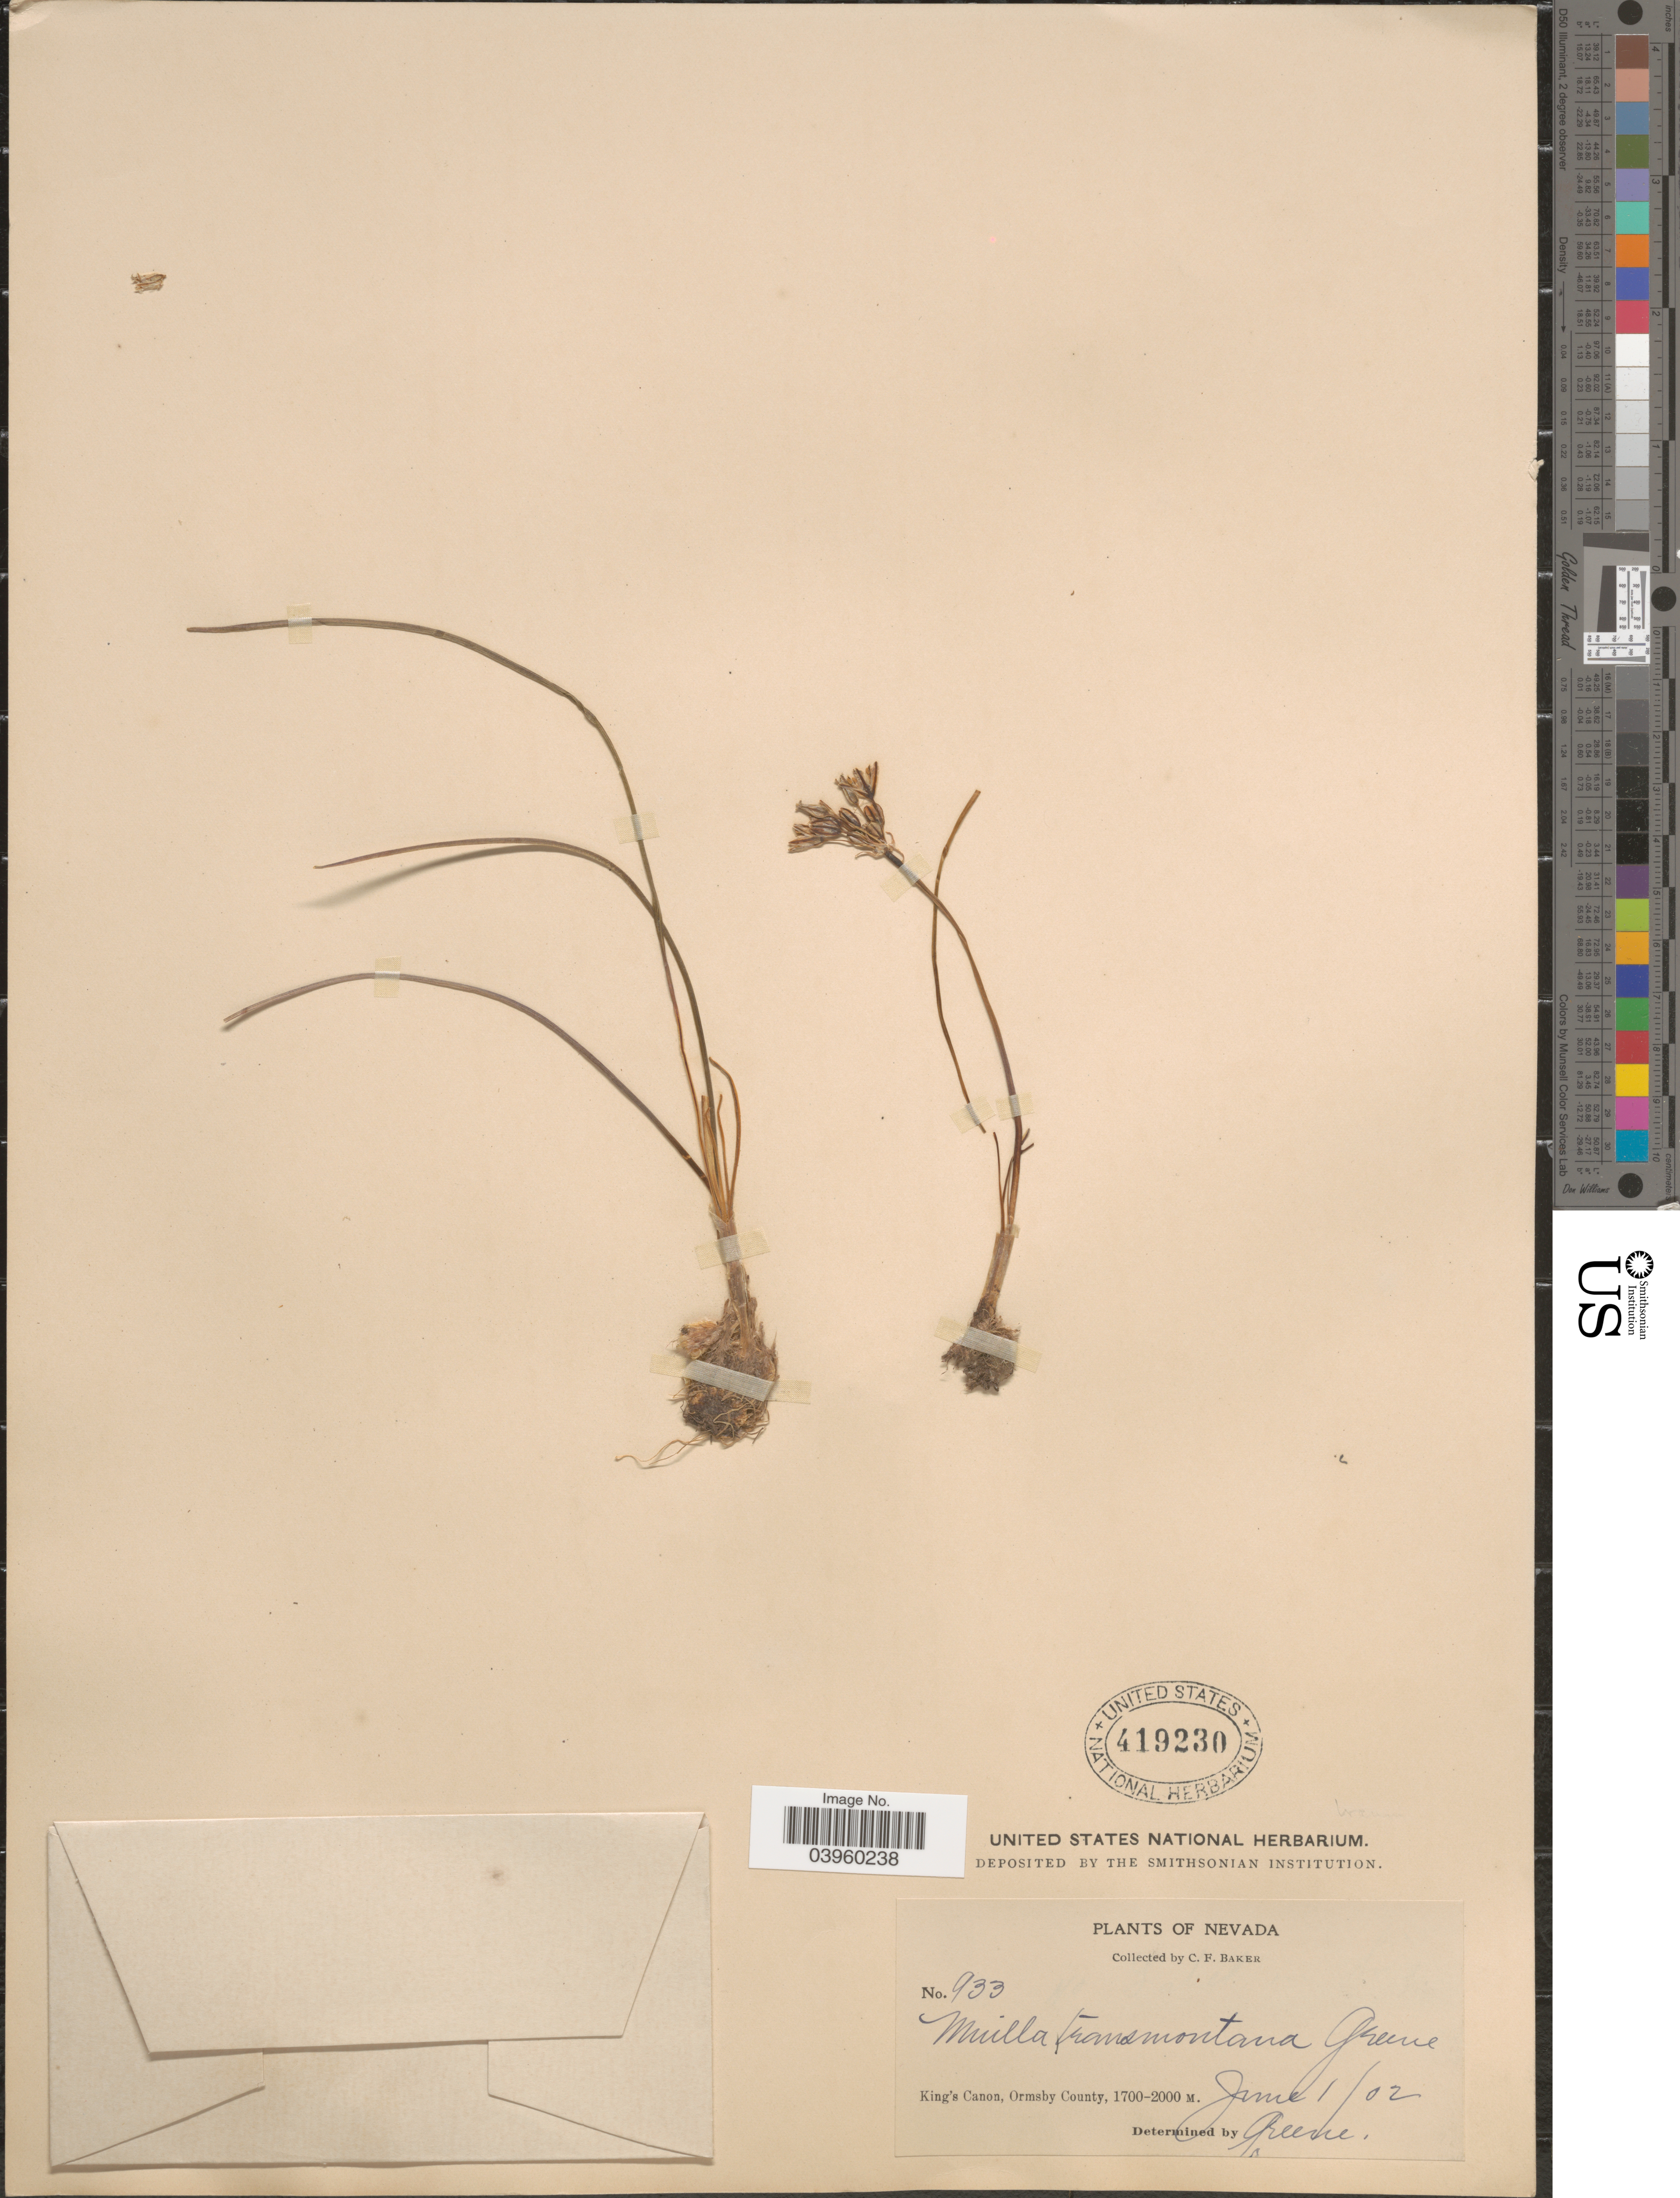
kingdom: Plantae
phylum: Tracheophyta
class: Liliopsida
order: Asparagales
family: Asparagaceae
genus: Muilla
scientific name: Muilla transmontana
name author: Greene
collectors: C. F. Baker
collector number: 933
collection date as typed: Transcribed d/m/y: 1/6/2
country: United States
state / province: Nevada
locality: King's Canon, Ormsby County.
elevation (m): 1700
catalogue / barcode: US 419230